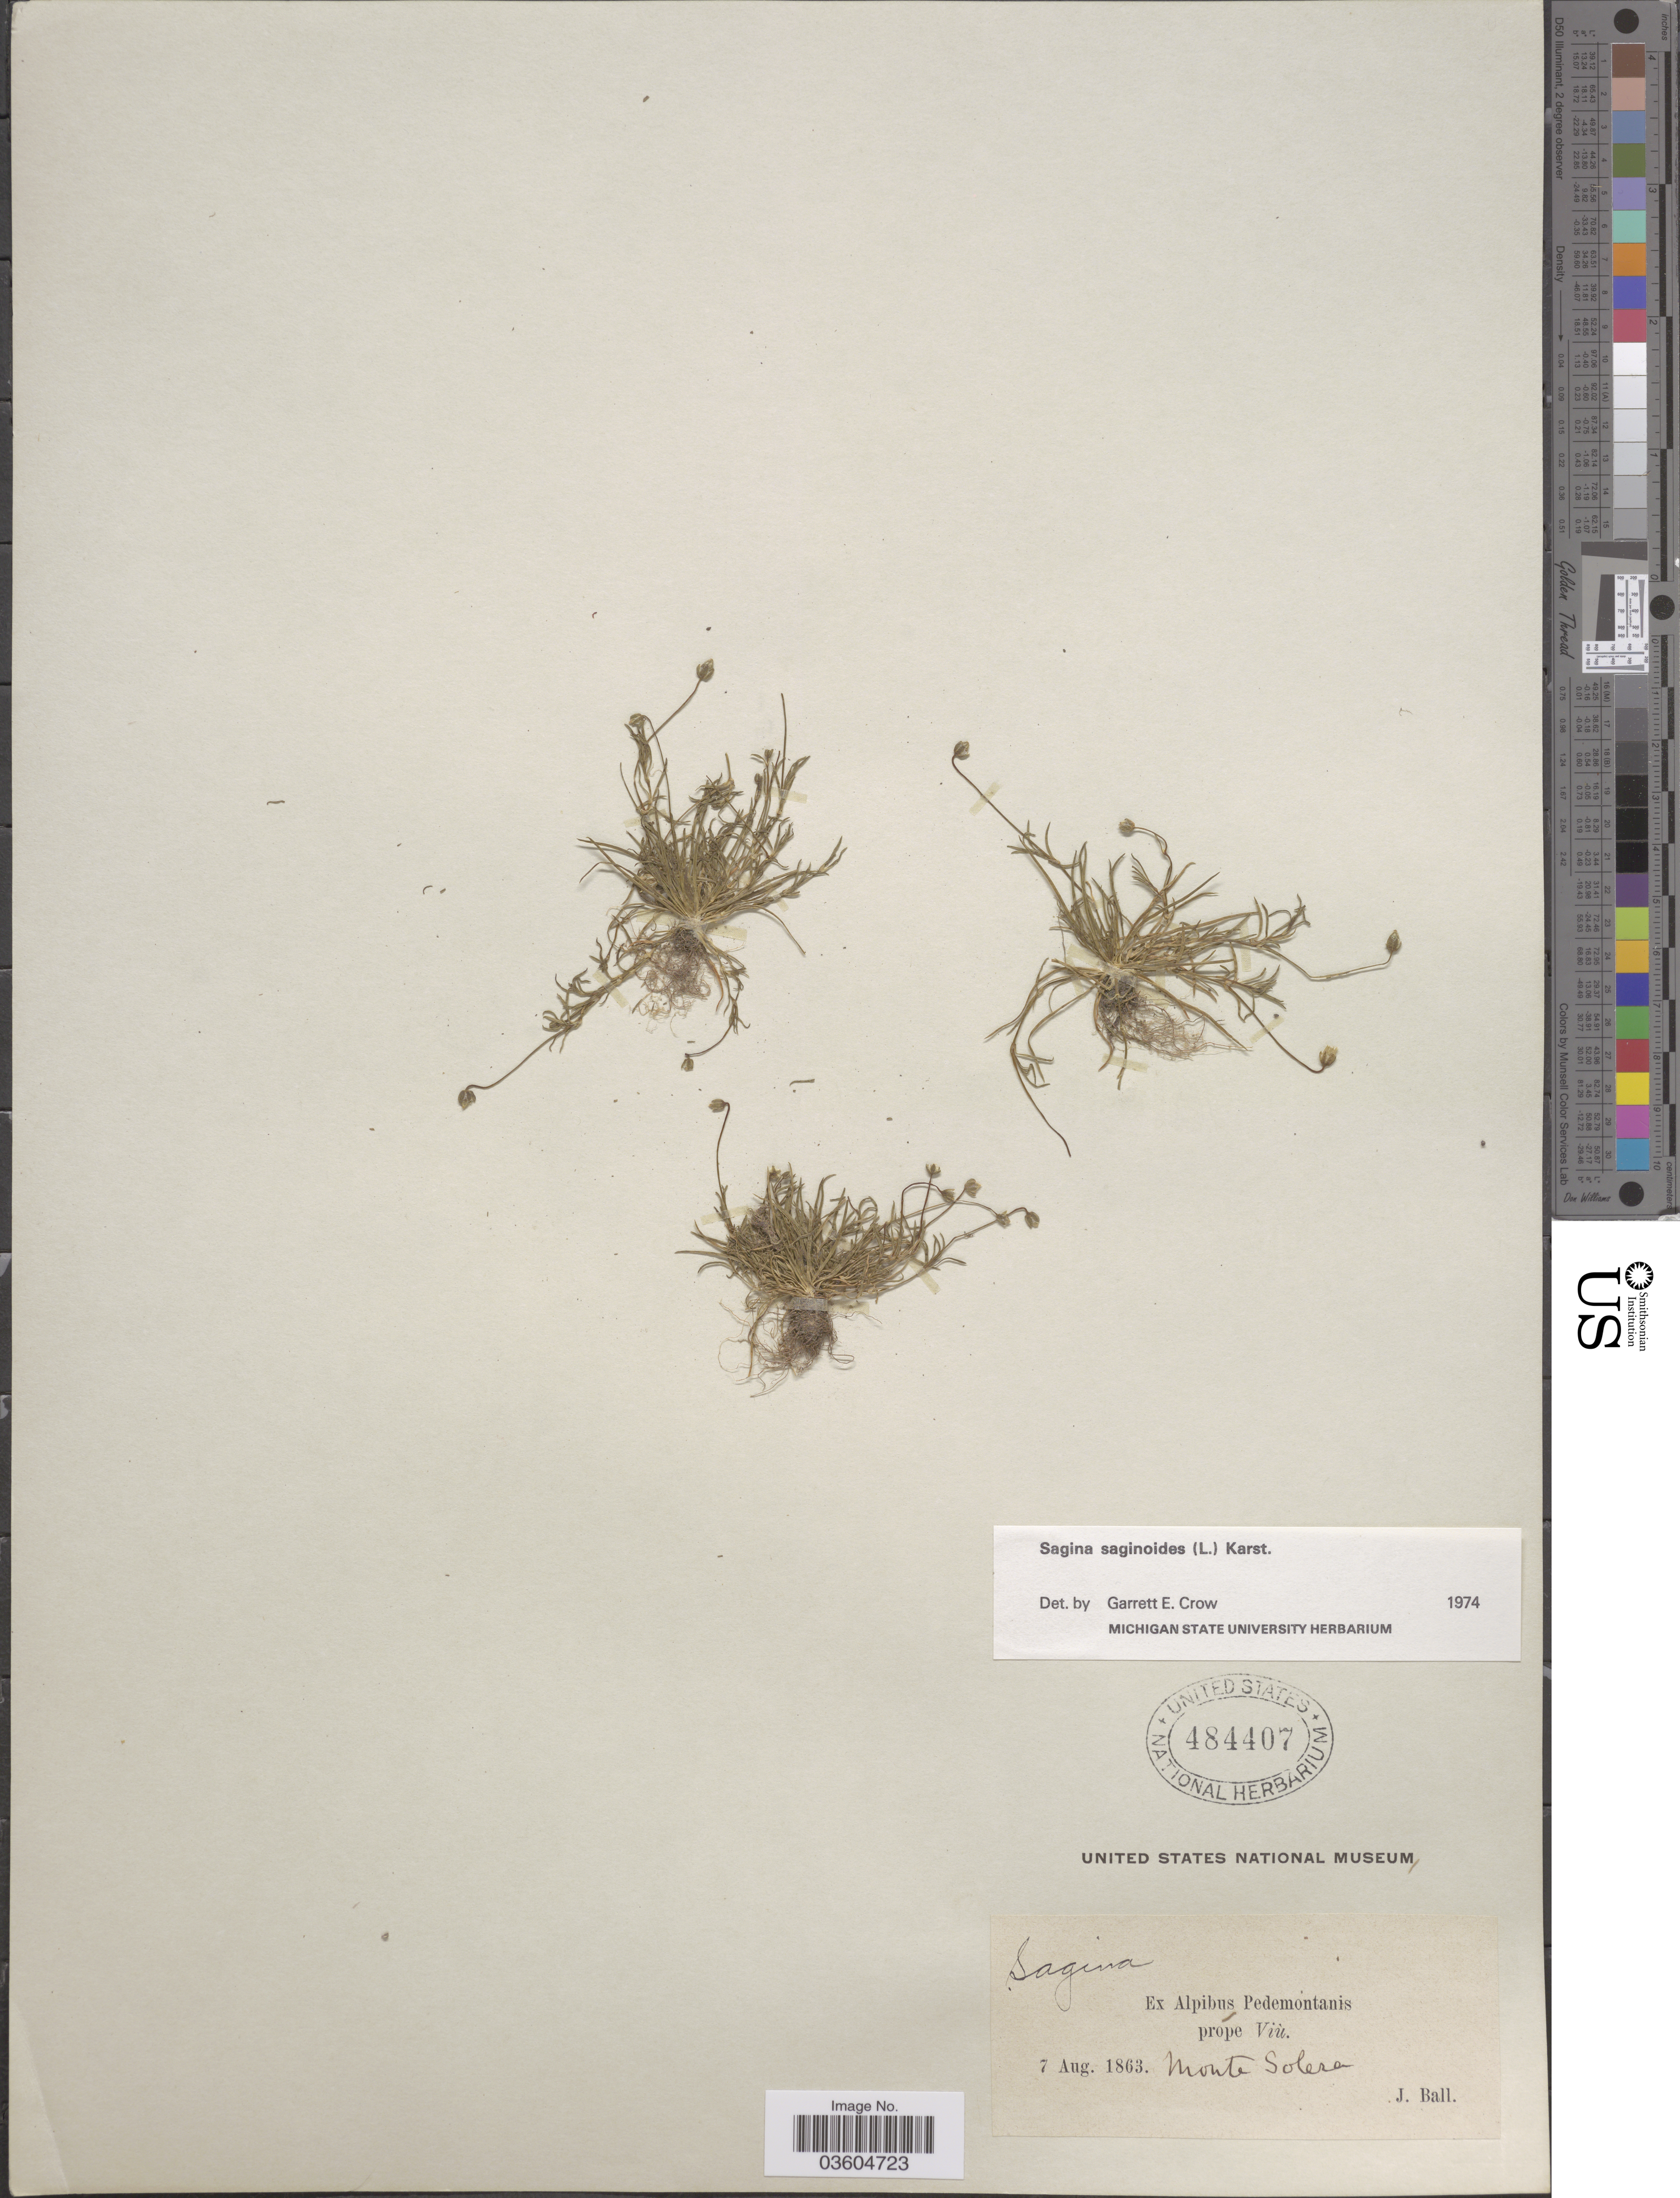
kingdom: Plantae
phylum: Tracheophyta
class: Magnoliopsida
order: Caryophyllales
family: Caryophyllaceae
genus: Sagina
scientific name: Sagina saginoides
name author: (L.) H. Karst.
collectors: J. Ball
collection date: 1863-08-07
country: Italy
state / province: Piedmont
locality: Ex Alpibus Pedemontanis própe Viù. Monte Solera.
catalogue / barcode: US 484407